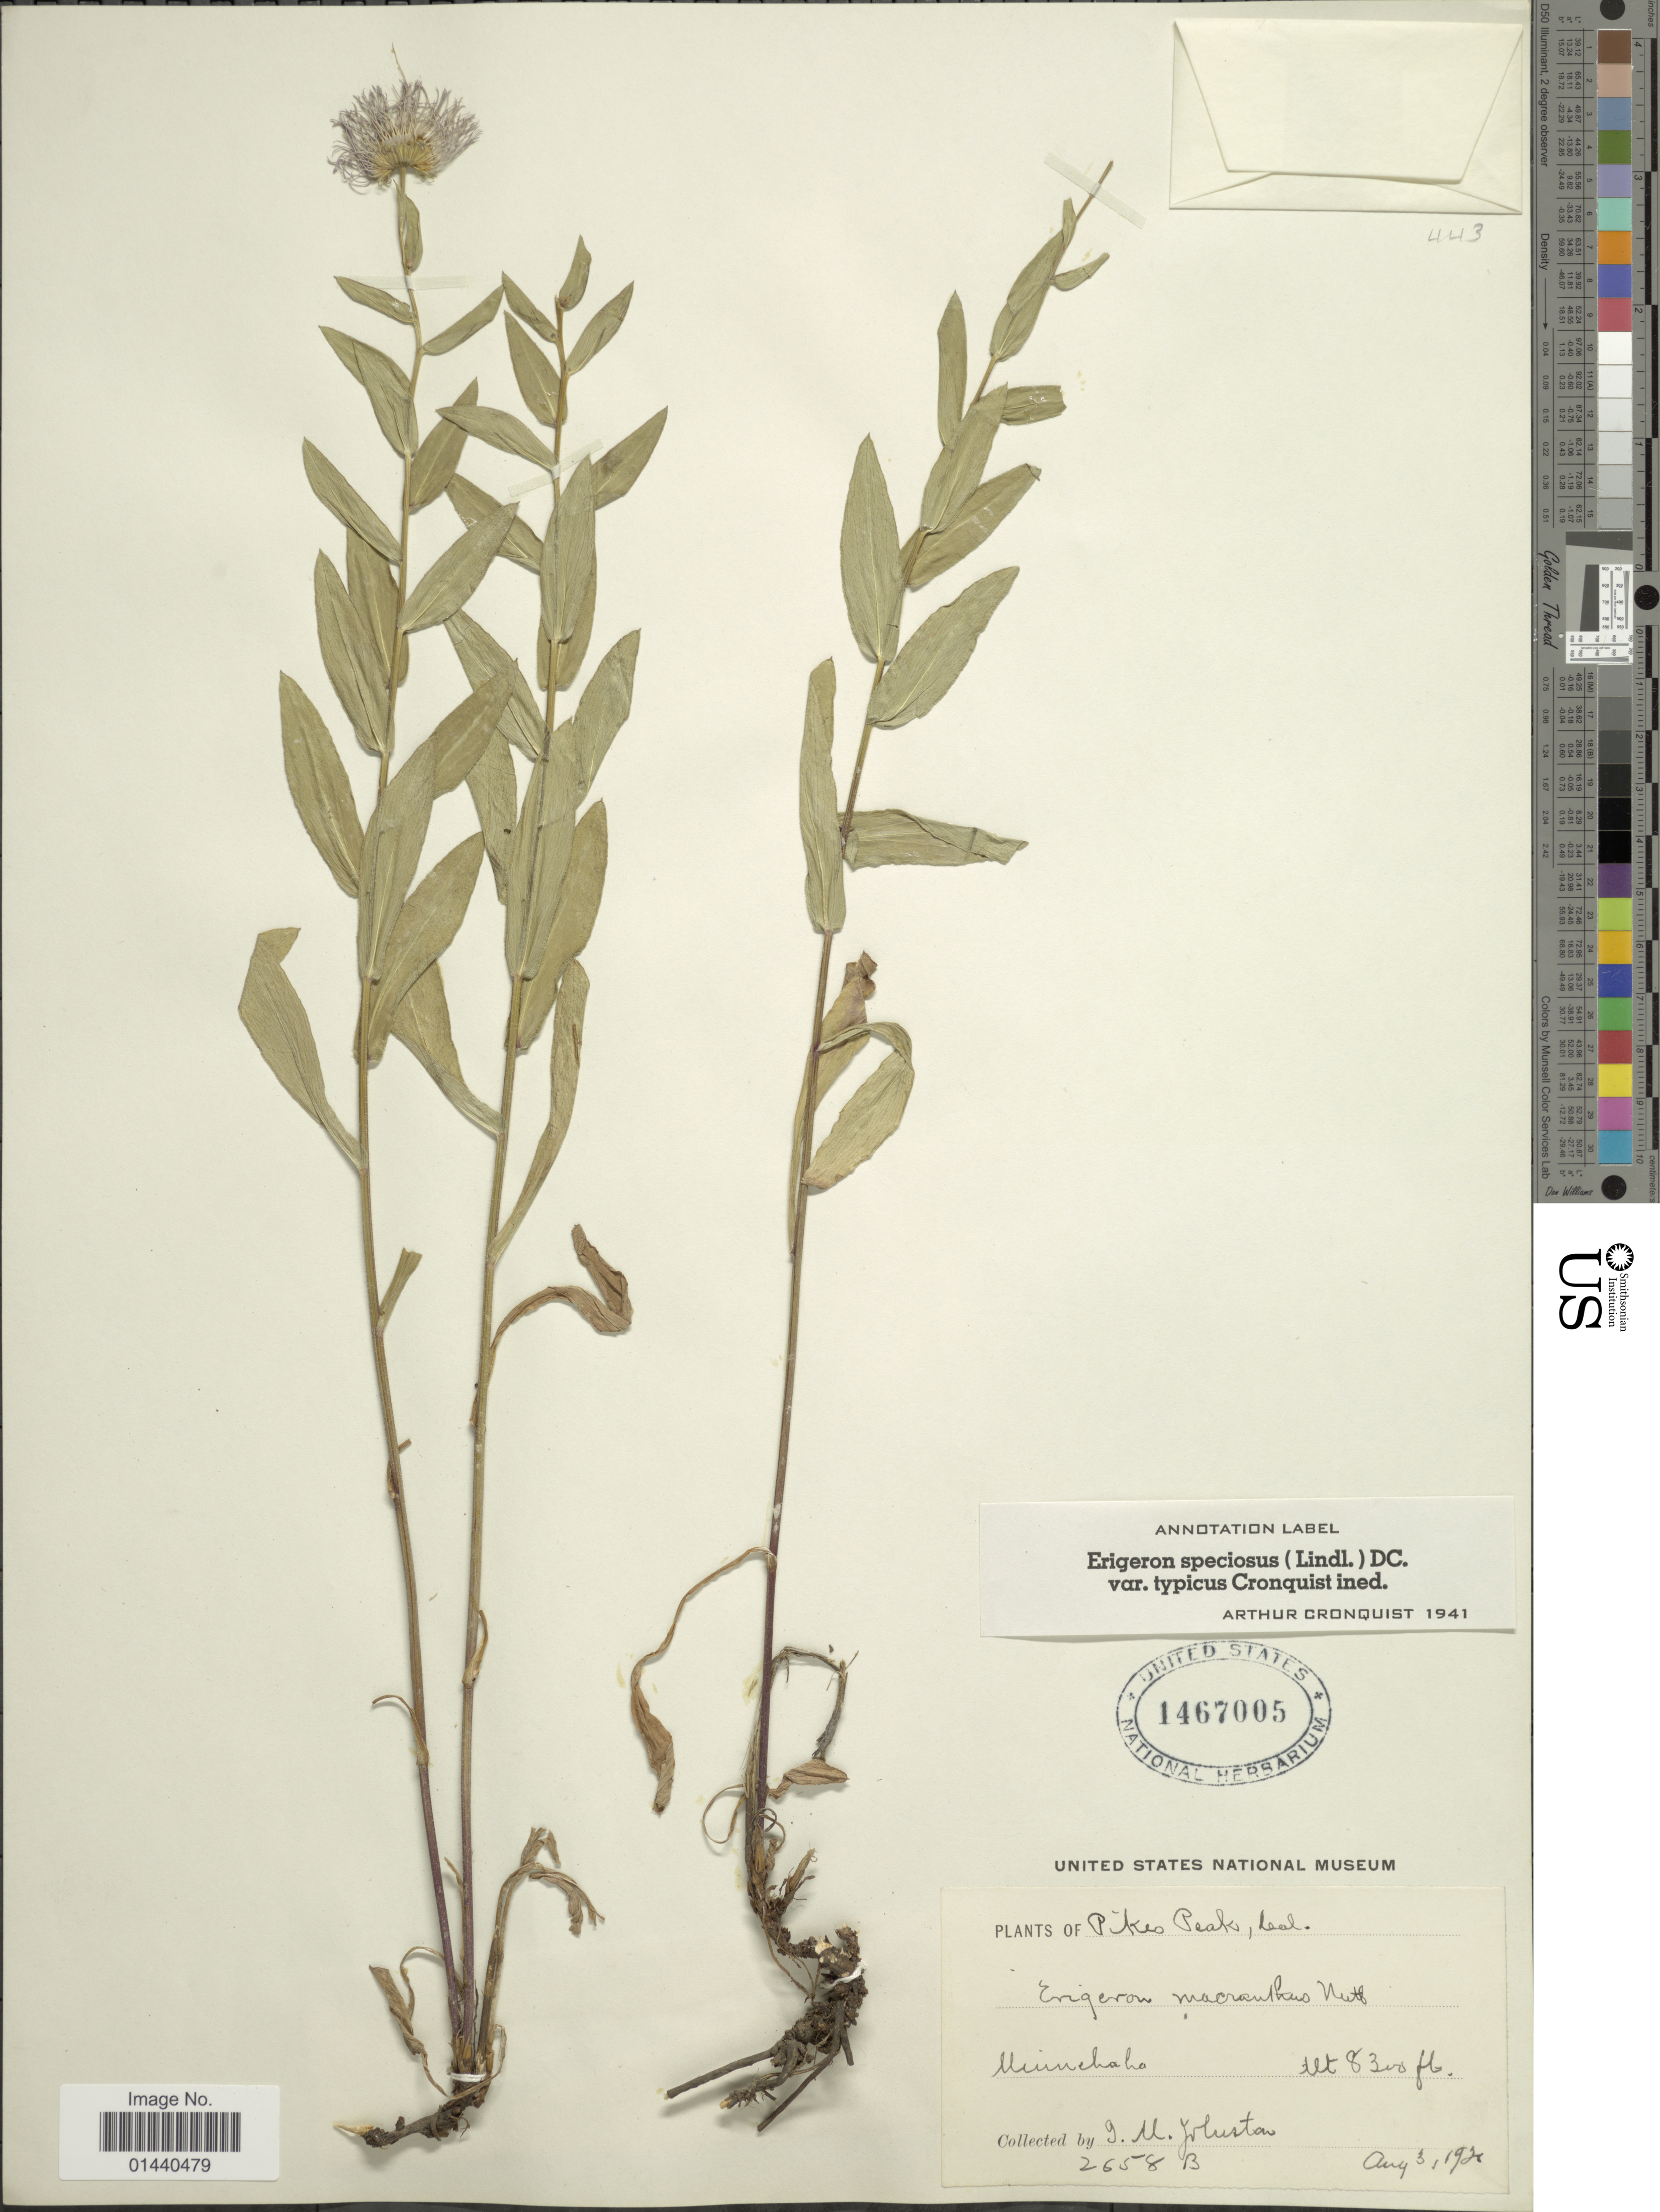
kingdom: Plantae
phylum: Tracheophyta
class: Magnoliopsida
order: Asterales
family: Asteraceae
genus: Erigeron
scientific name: Erigeron speciosus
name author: (Lindl.) DC.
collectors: J. Johnston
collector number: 2658B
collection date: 1930-08-03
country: United States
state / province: Colorado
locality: Pikeo Peak, Minnehaha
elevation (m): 2530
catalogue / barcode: US 1467005